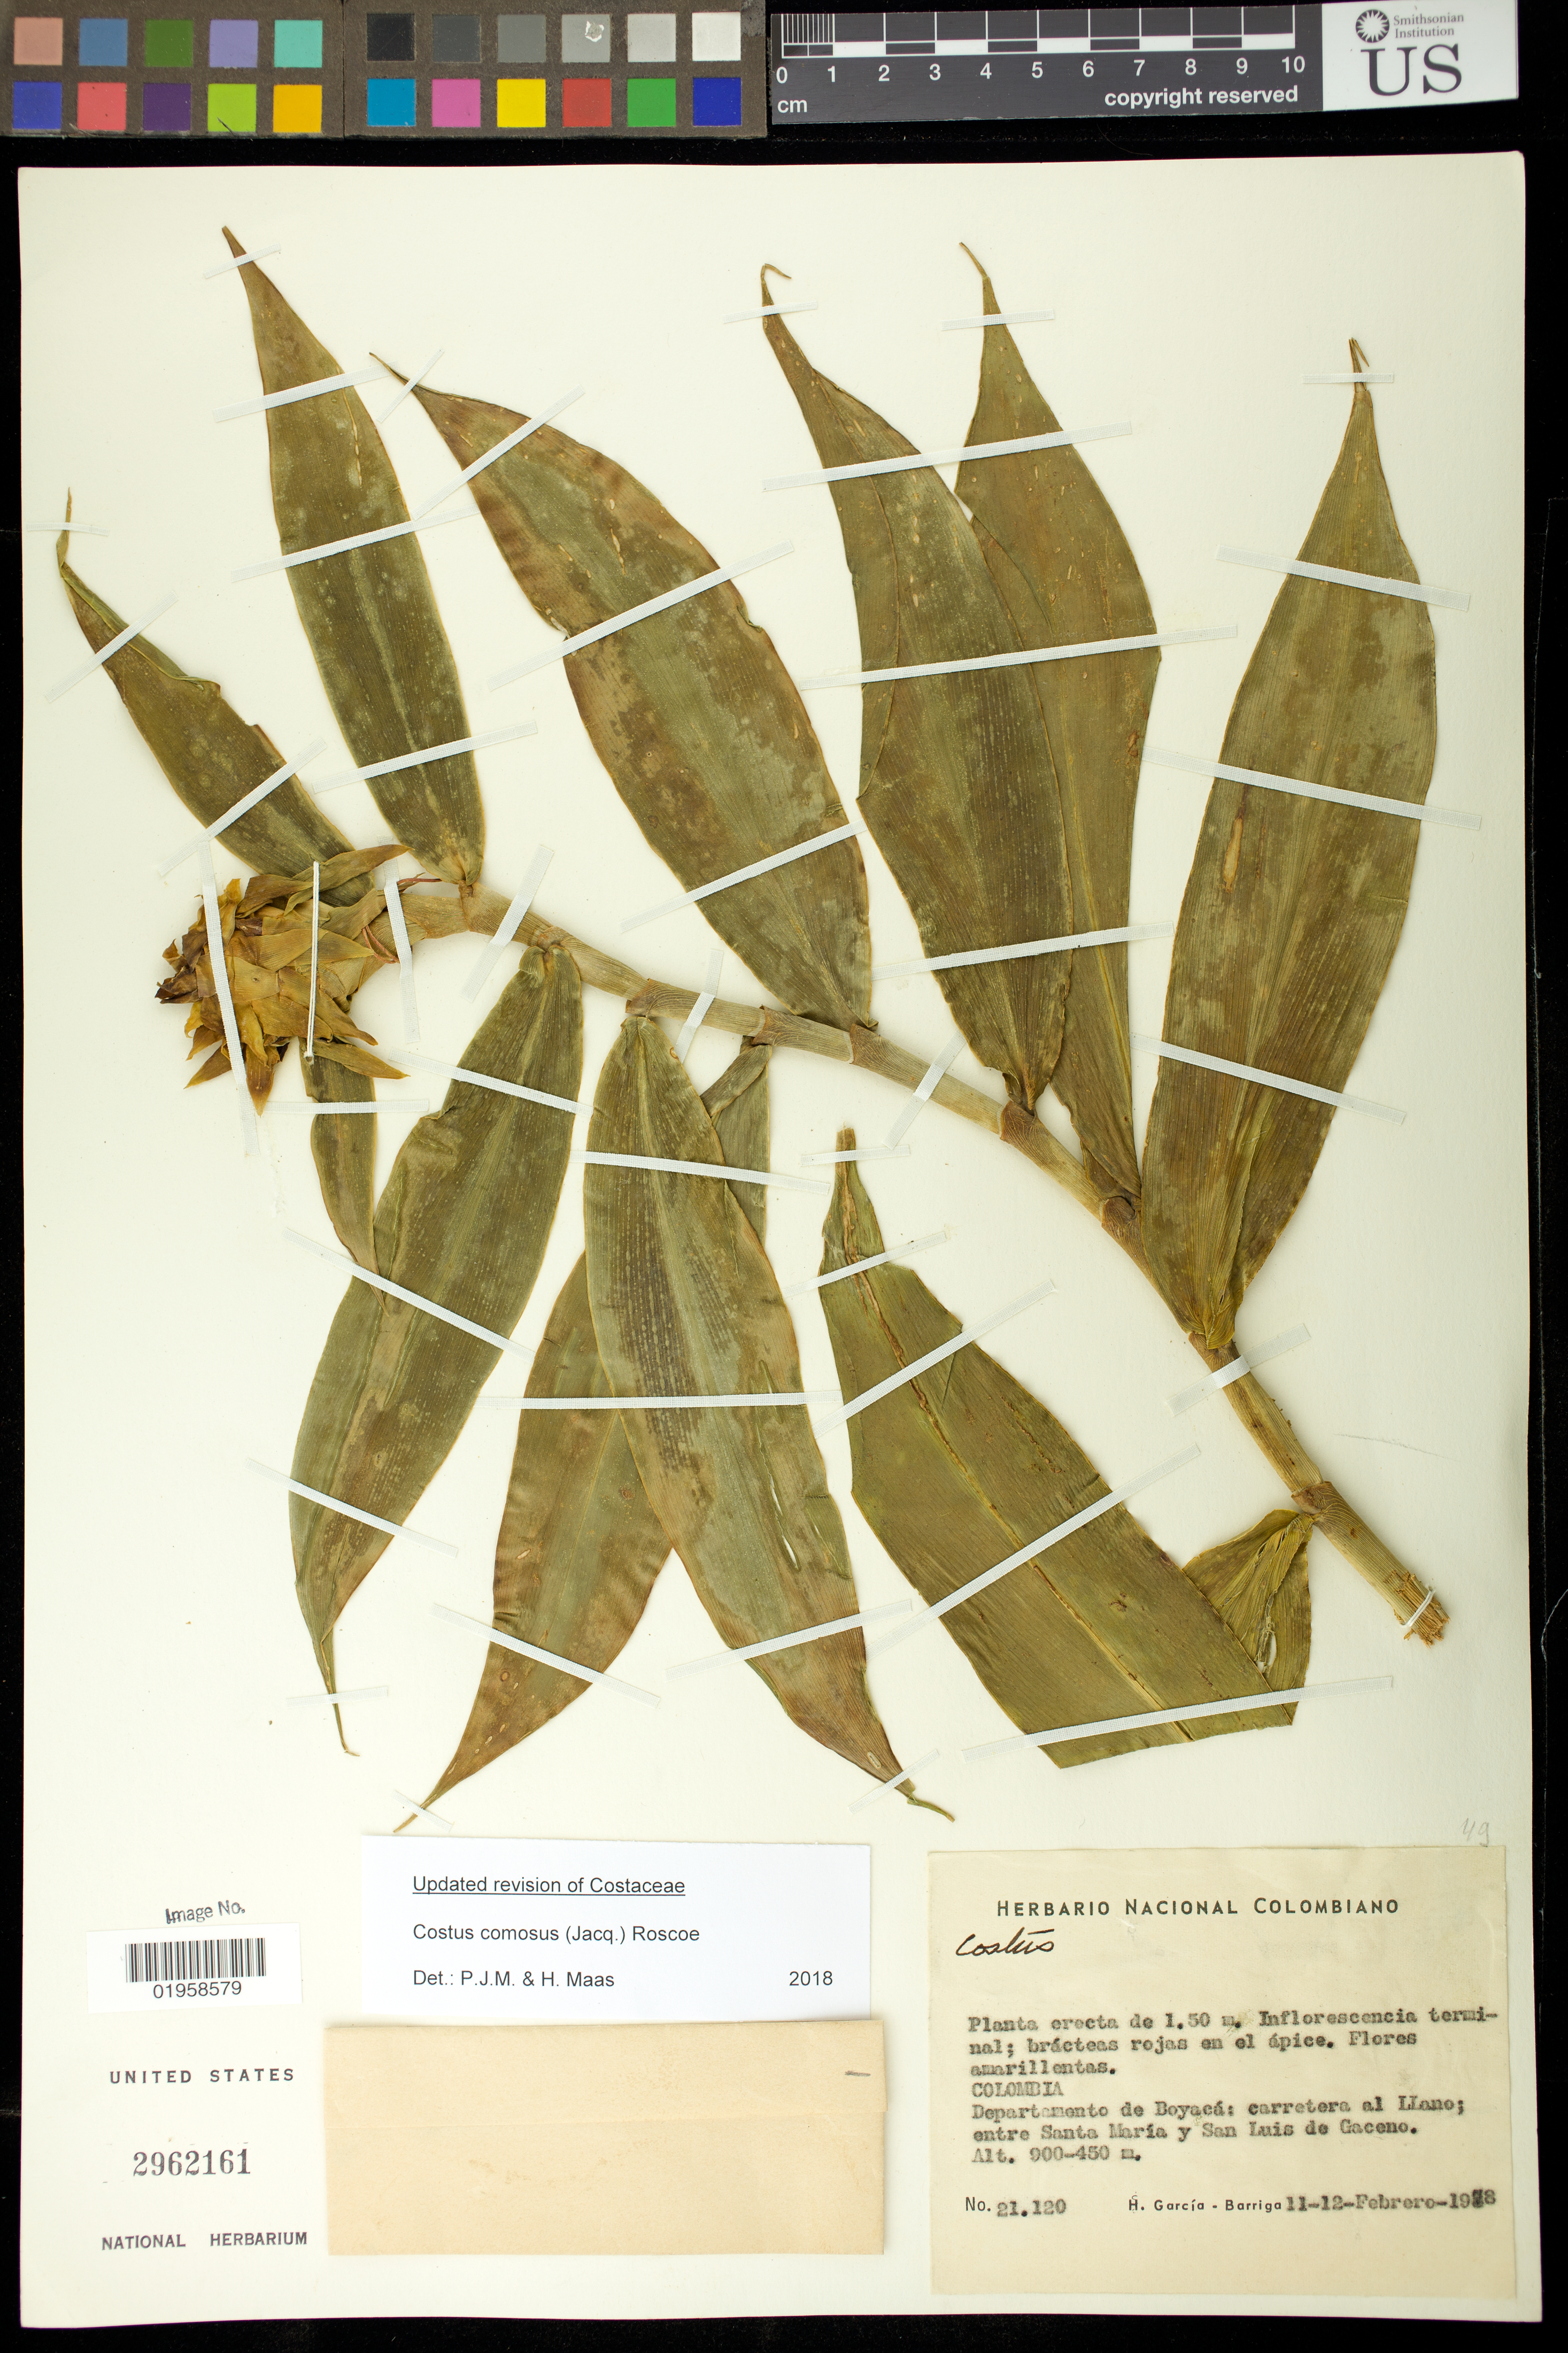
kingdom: Plantae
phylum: Tracheophyta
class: Liliopsida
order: Zingiberales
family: Costaceae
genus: Costus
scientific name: Costus comosus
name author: (Jacq.) Roscoe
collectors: H. García Barriga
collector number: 21120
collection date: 1978-02-11/1978-02-12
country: Colombia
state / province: Boyacá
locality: Departamento de Boyaca: carretera al Llano; entre Santa Maria San Luis de Gaceno.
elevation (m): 450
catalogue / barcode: US 2962161